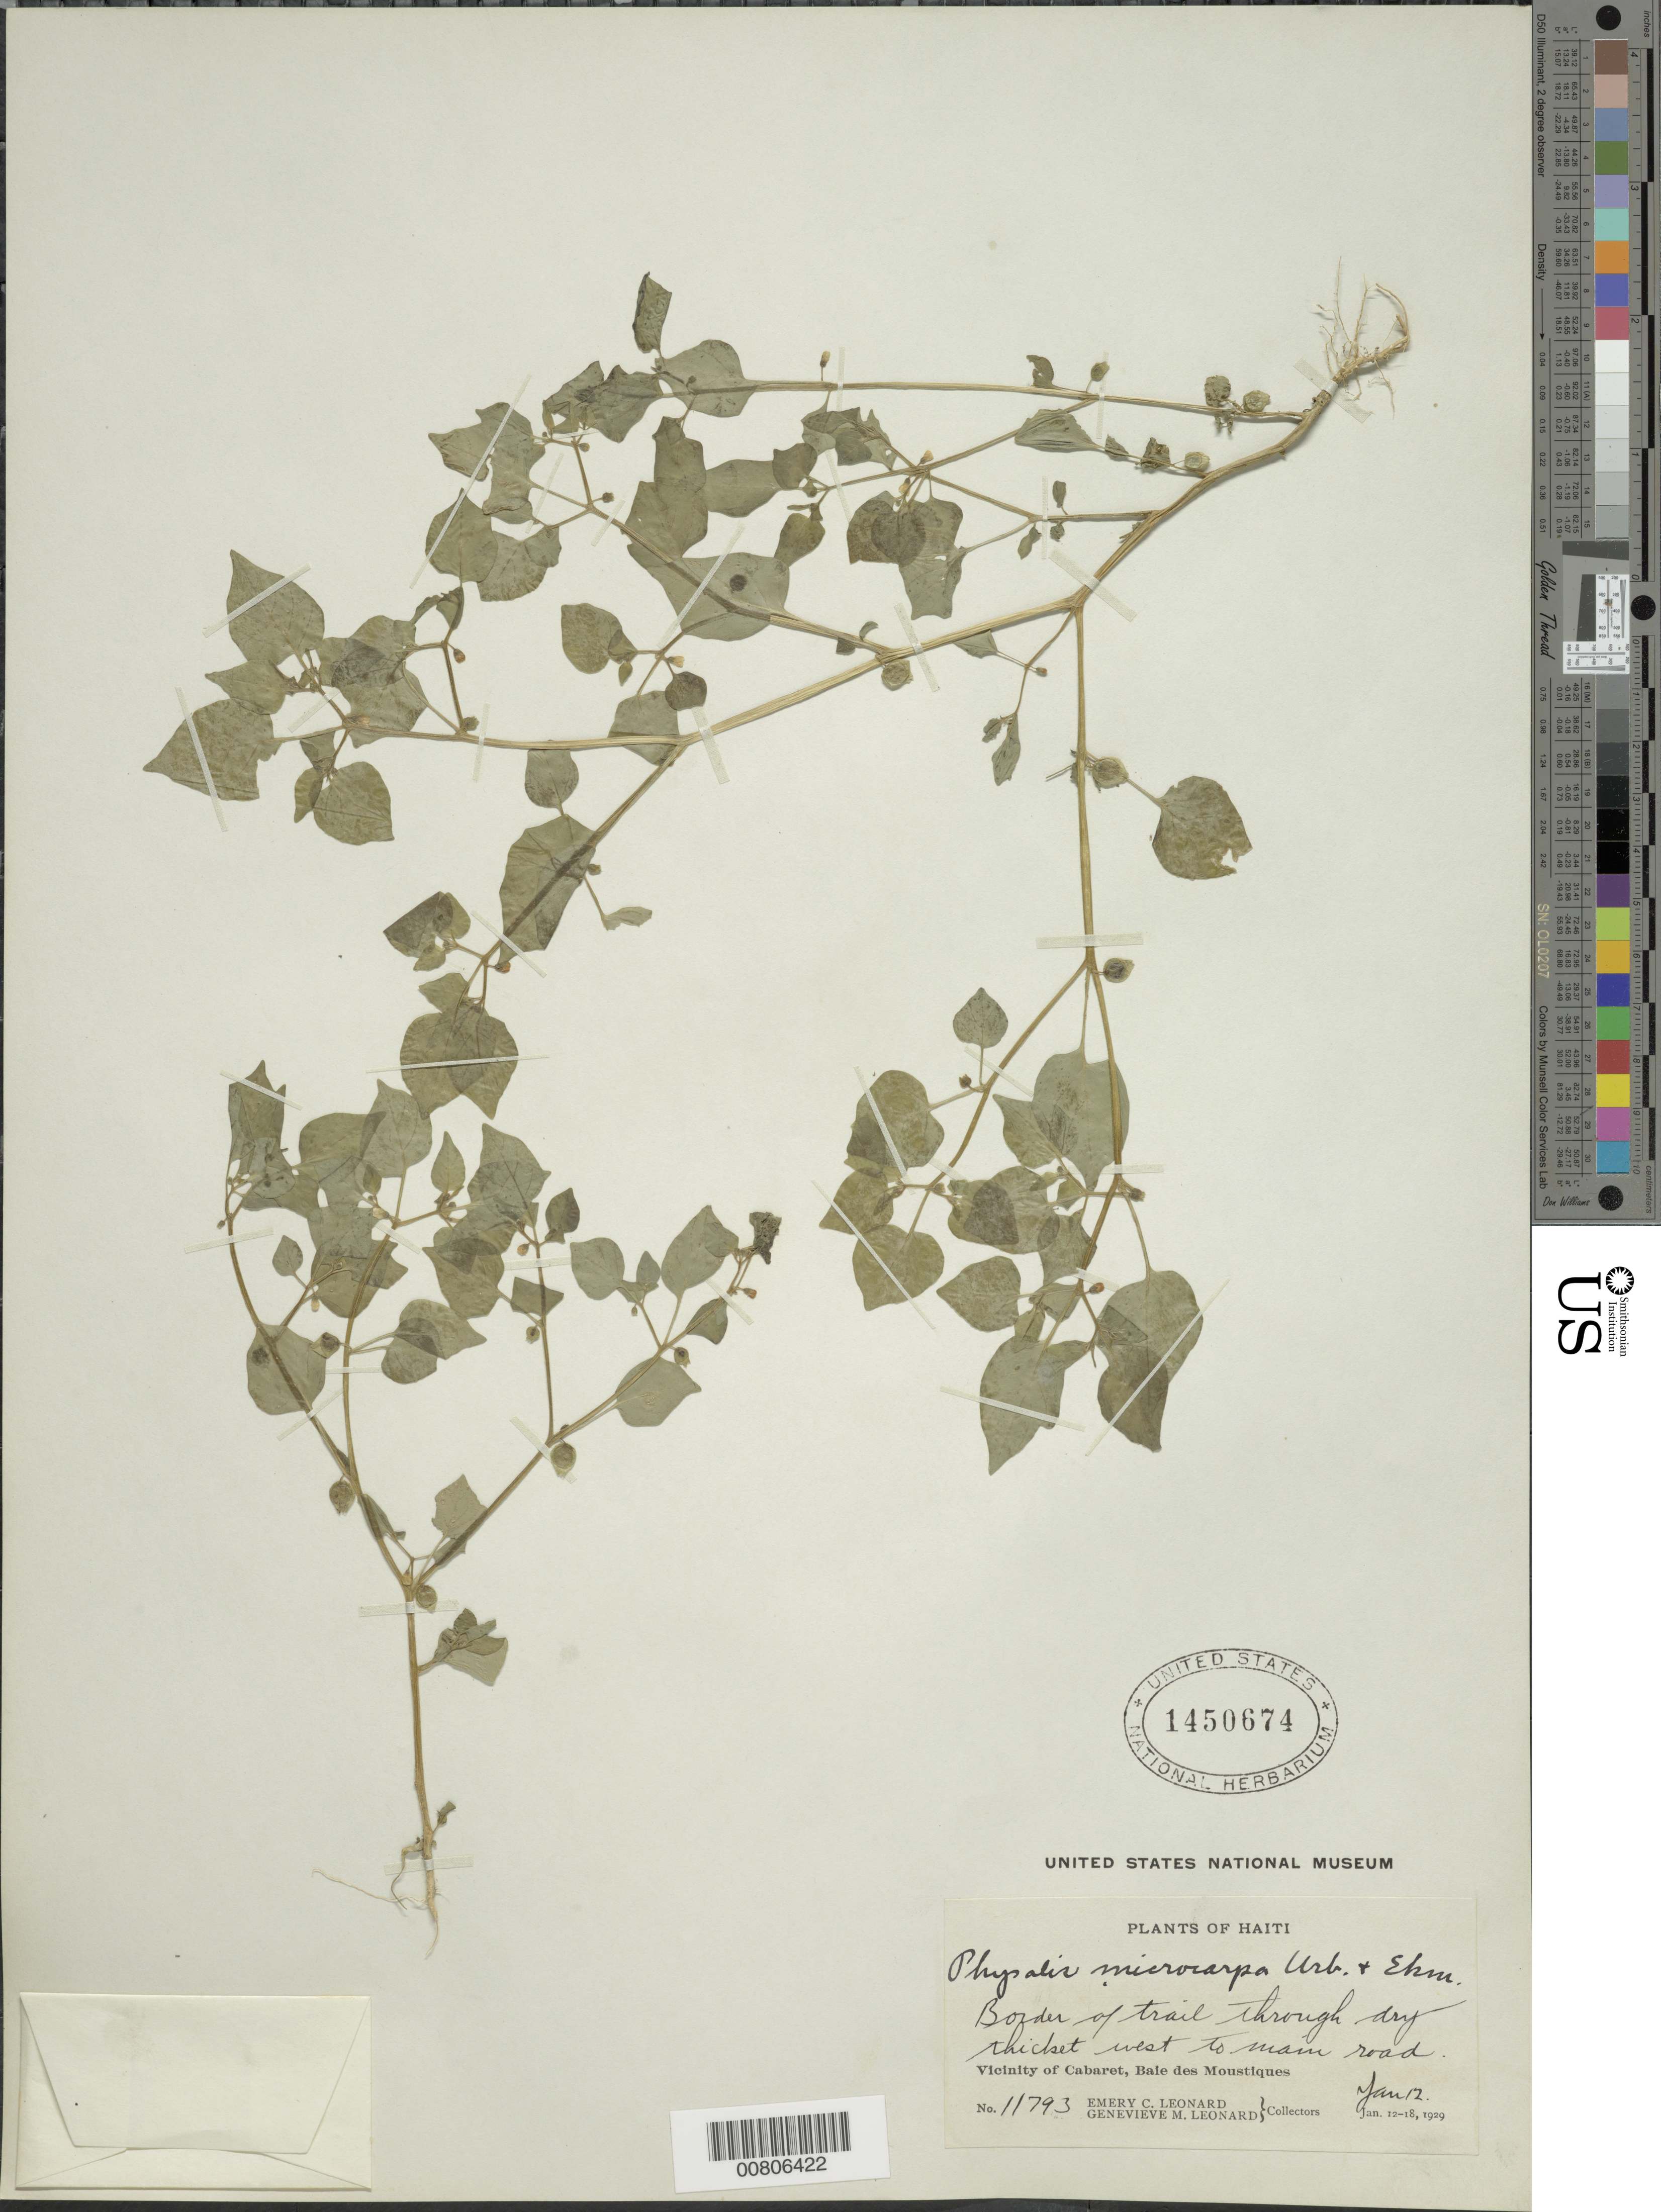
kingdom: Plantae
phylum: Tracheophyta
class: Magnoliopsida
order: Solanales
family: Solanaceae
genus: Physalis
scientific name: Physalis microcarpa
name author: Urb. & Ekman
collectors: E. C. Leonard & G. M. Leonard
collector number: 11793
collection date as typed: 12 Jan 1929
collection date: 1929-01-12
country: Haiti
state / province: Nord-Ouest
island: Hispaniola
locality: Vicinity of Cabaret, Baie des Moustiques, W to main road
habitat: Border of trail through dry thicket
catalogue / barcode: US 1450674